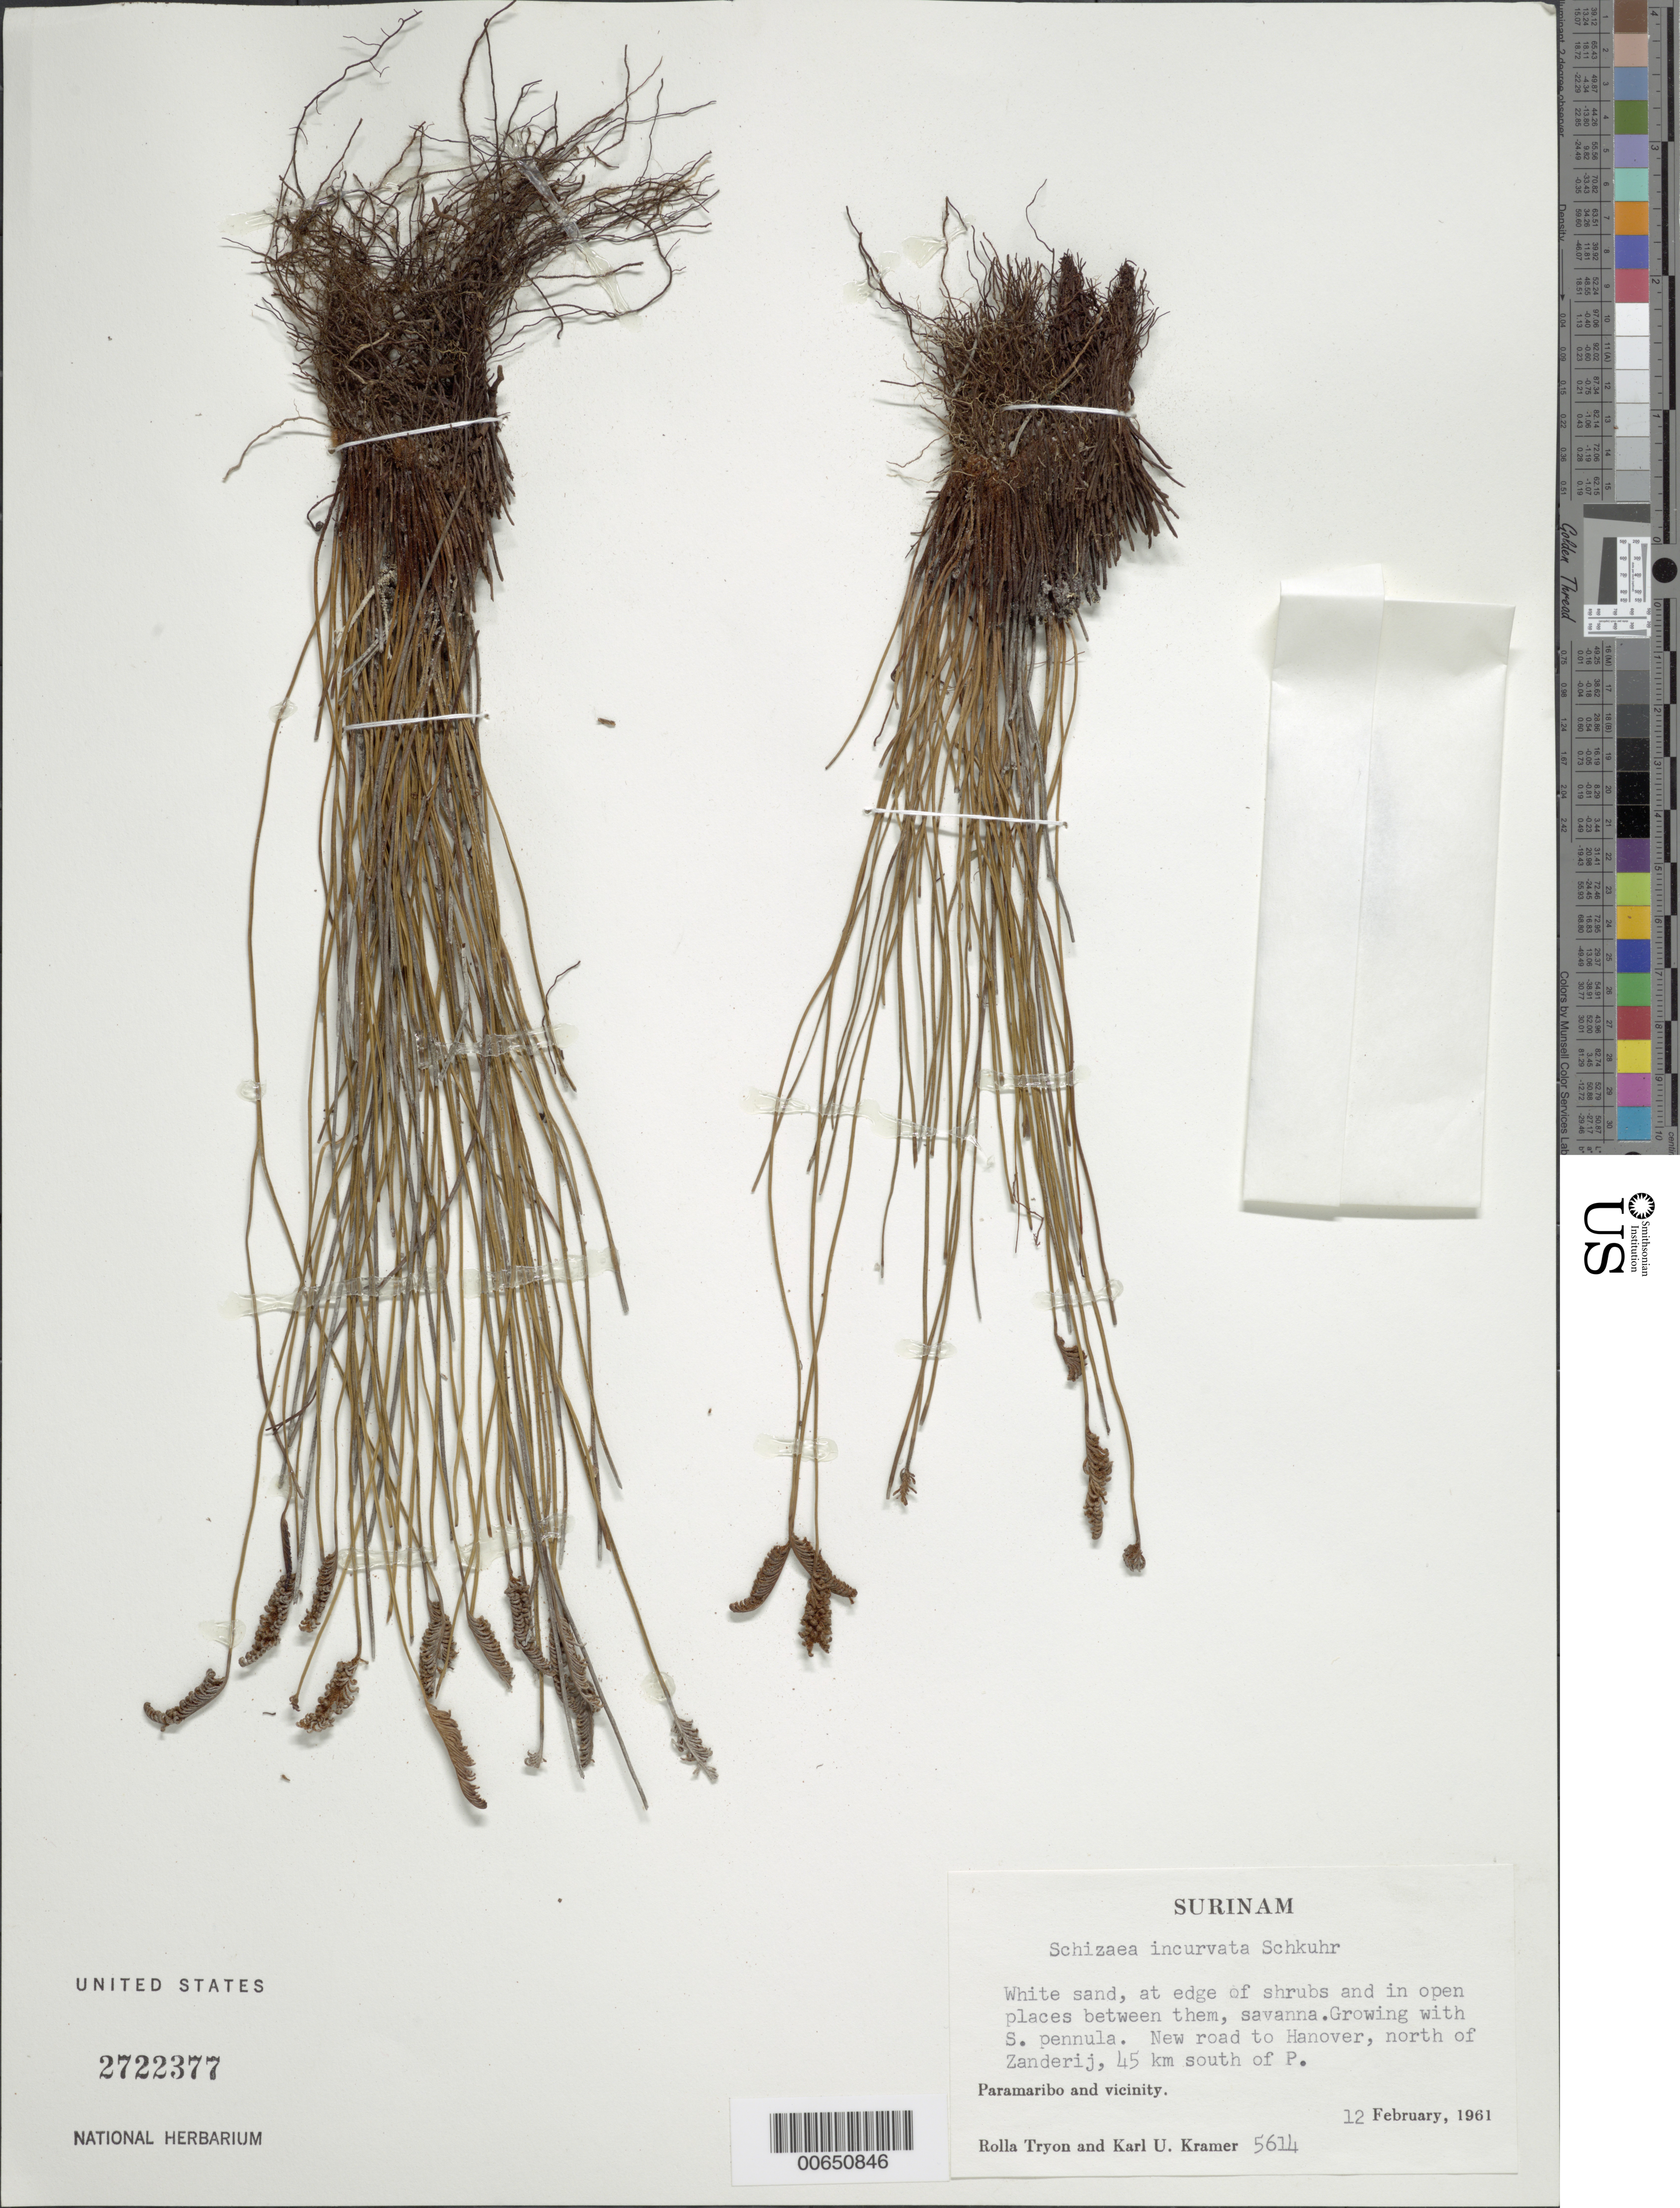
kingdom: Plantae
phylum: Tracheophyta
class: Polypodiopsida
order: Schizaeales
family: Schizaeaceae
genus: Schizaea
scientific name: Schizaea incurvata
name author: Schkuhr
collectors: R. M. Tryon & K. U. Kramer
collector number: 5614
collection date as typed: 12-Feb-61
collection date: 1961-02-12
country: Suriname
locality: Hanover, new road to, N of Zanderij, 45 km S of Paramaribo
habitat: White sand, at edge of shrubs and in open places between them.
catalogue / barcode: US 2722377